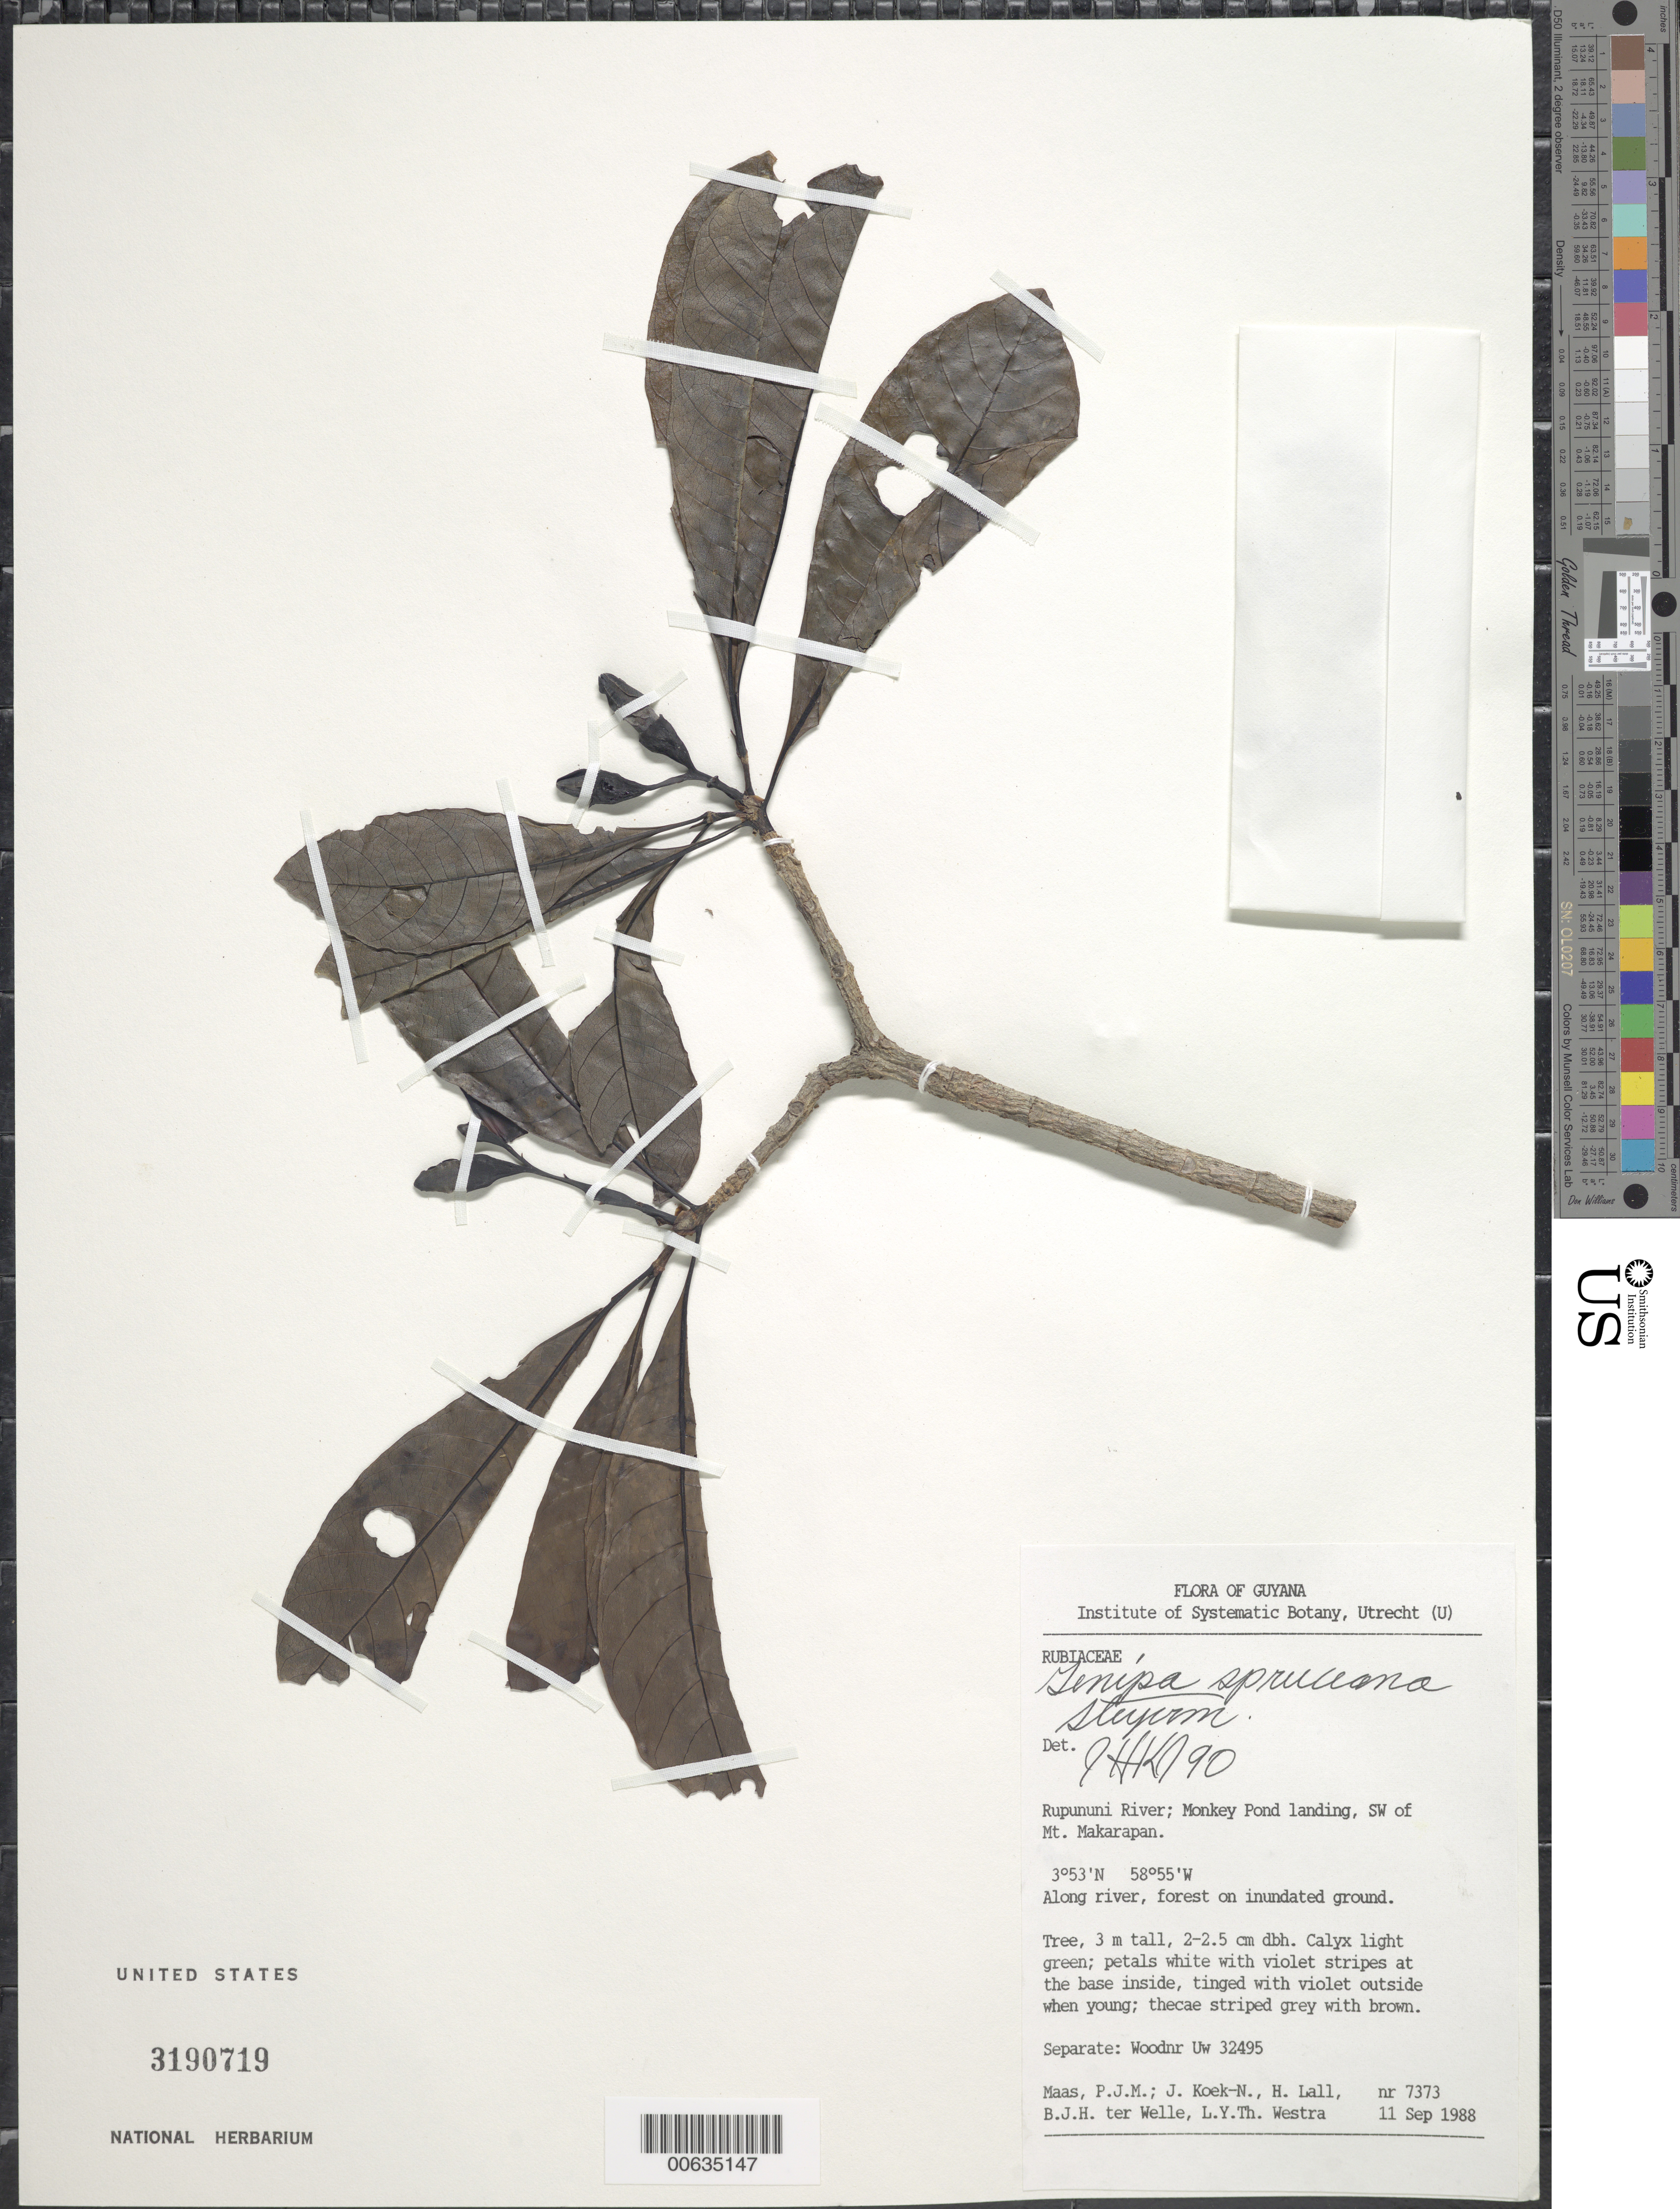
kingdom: Plantae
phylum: Tracheophyta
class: Magnoliopsida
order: Gentianales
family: Rubiaceae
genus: Genipa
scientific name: Genipa spruceana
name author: Steyerm.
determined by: Kirkbride, J. H.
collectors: P. Maas, J. Koek-Noorman, H. Lall, B. Welle & L. Y. T. Westra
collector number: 7373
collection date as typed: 11-Sep-88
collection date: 1988-09-11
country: Guyana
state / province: U. Takutu-U. Essequibo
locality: Rupununi River, Monkey Pond landing, SW of Mt. Makarapan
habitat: Along river, forest on inundated ground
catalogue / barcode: US 3190719